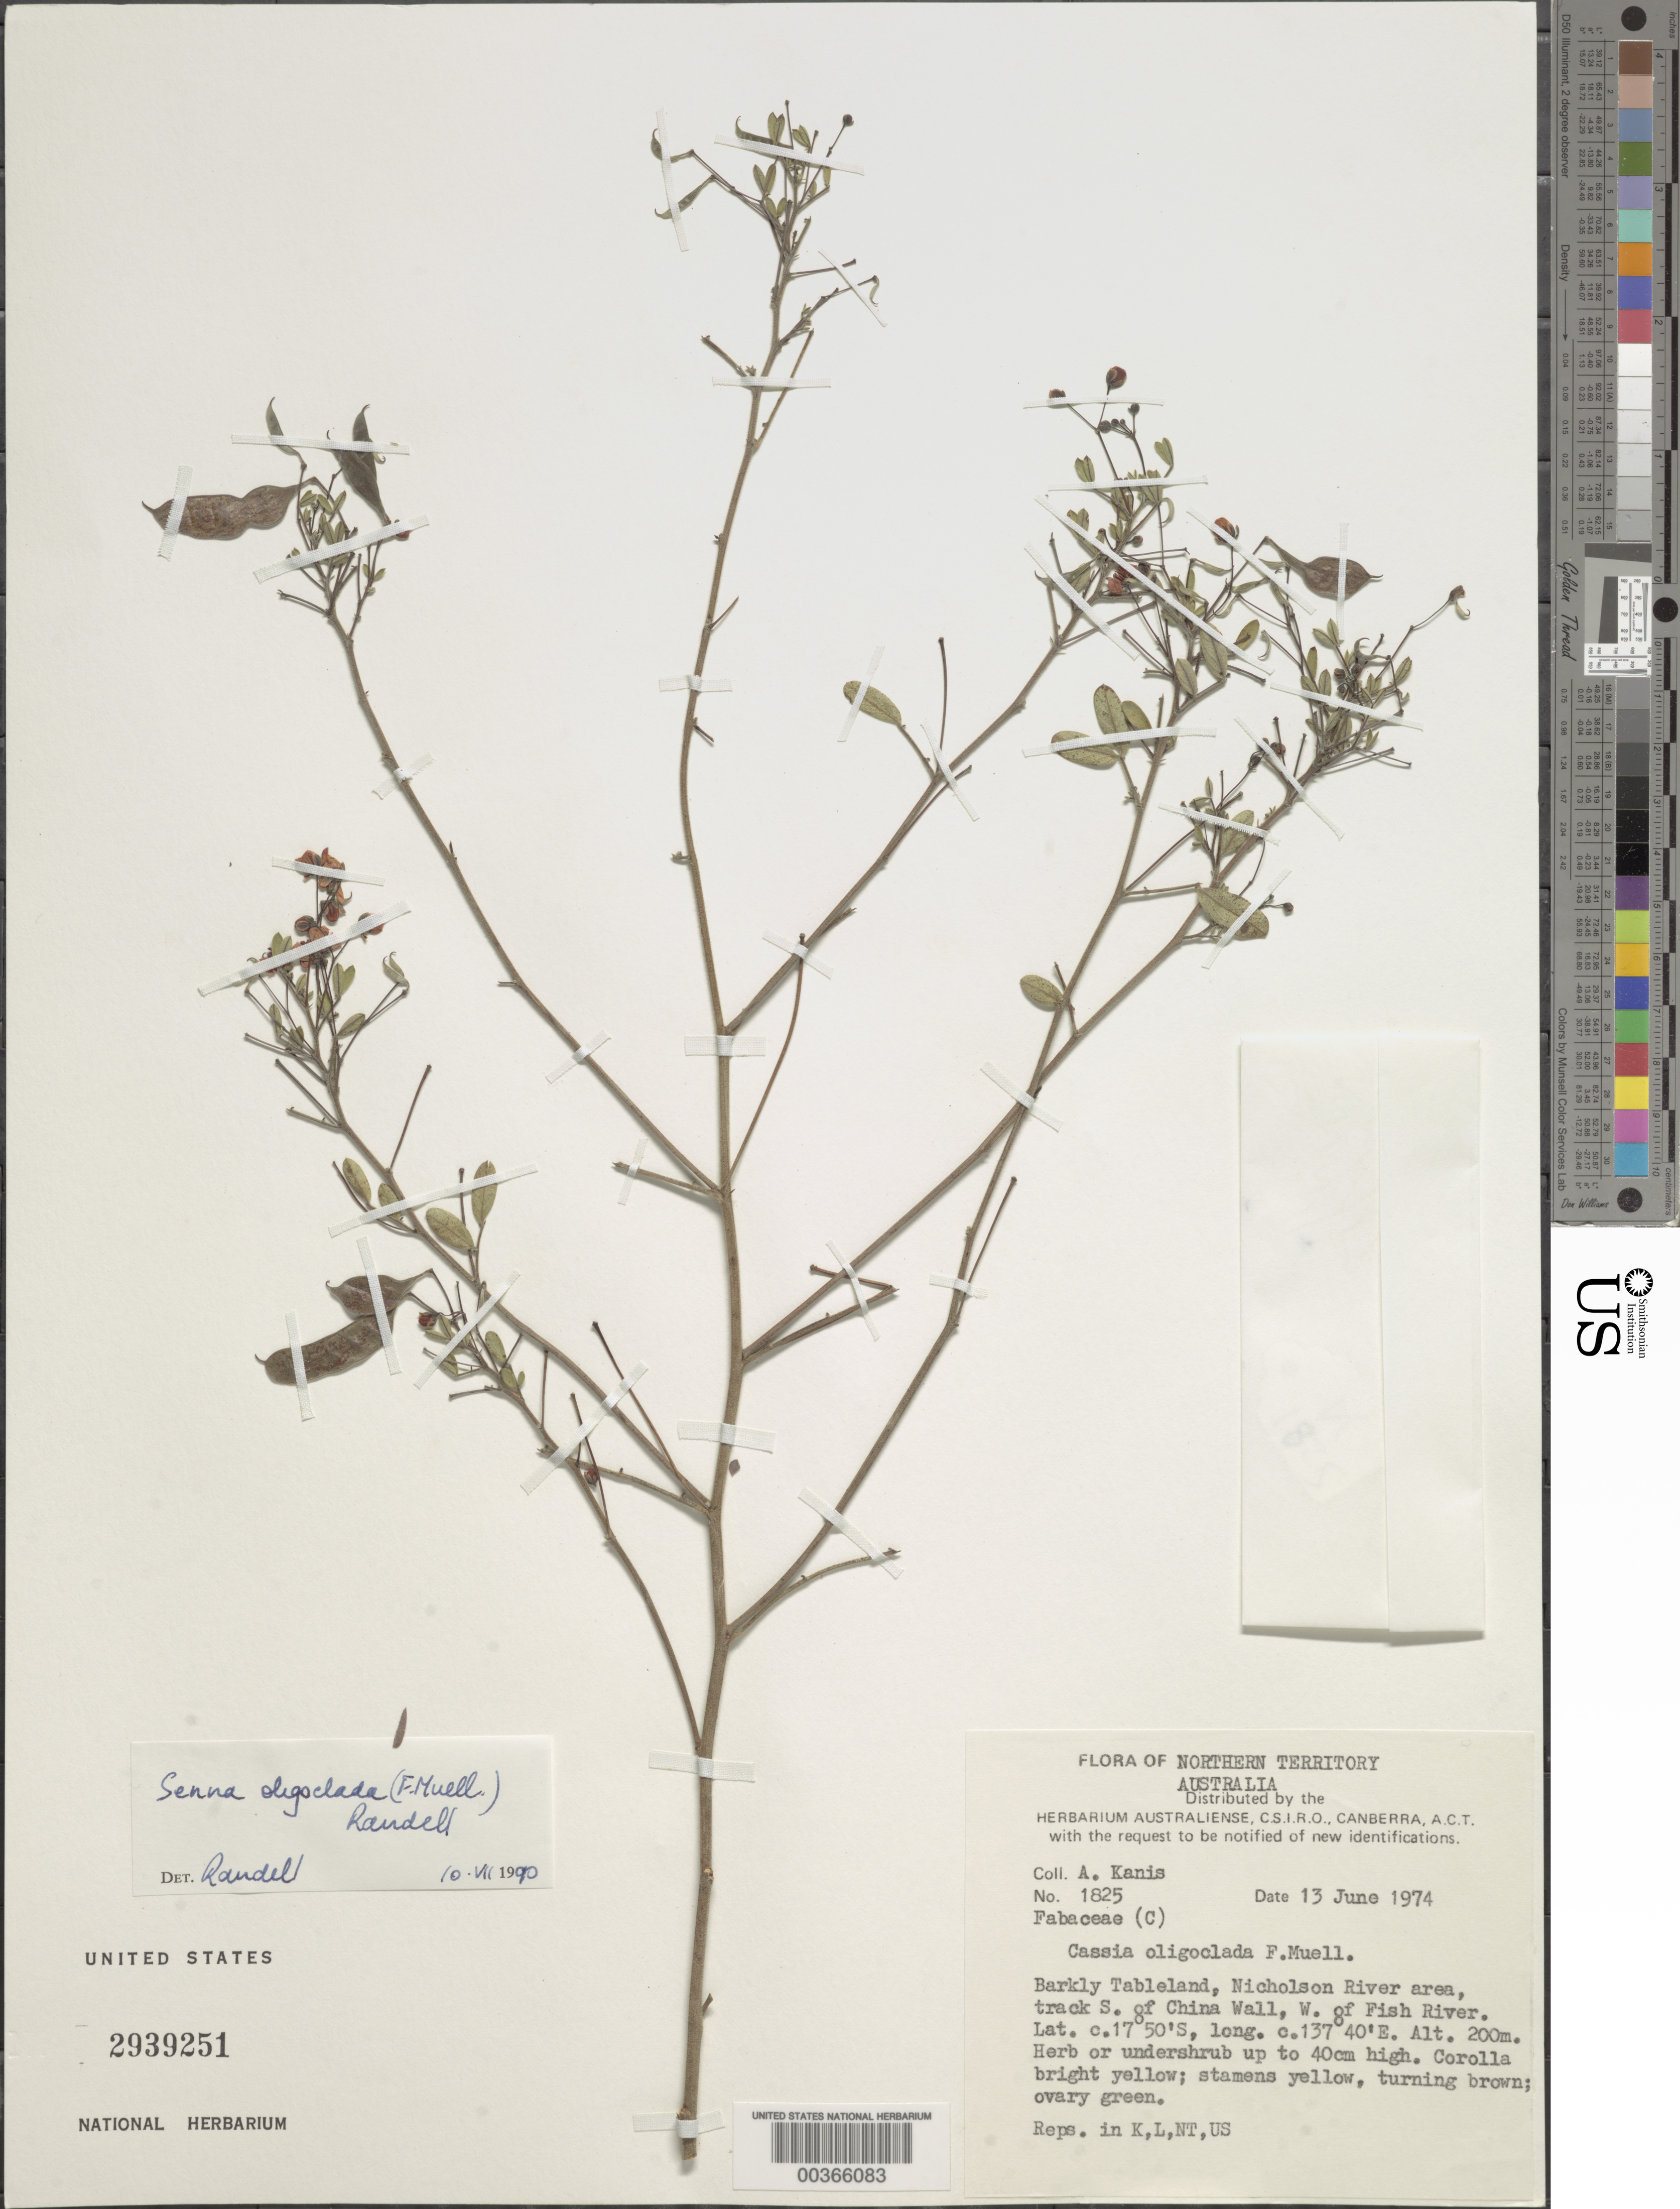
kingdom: Plantae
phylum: Tracheophyta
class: Magnoliopsida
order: Fabales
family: Fabaceae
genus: Senna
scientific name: Senna oligoclada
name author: (F. Muell.) Randell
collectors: A. Kanis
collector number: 1825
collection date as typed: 13 Jun 1974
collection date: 1974-06-13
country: Australia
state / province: Northern Territory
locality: Barkly tableland, nicholson river area, track of s of china wall, w of fish river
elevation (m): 200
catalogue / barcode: US 2939251